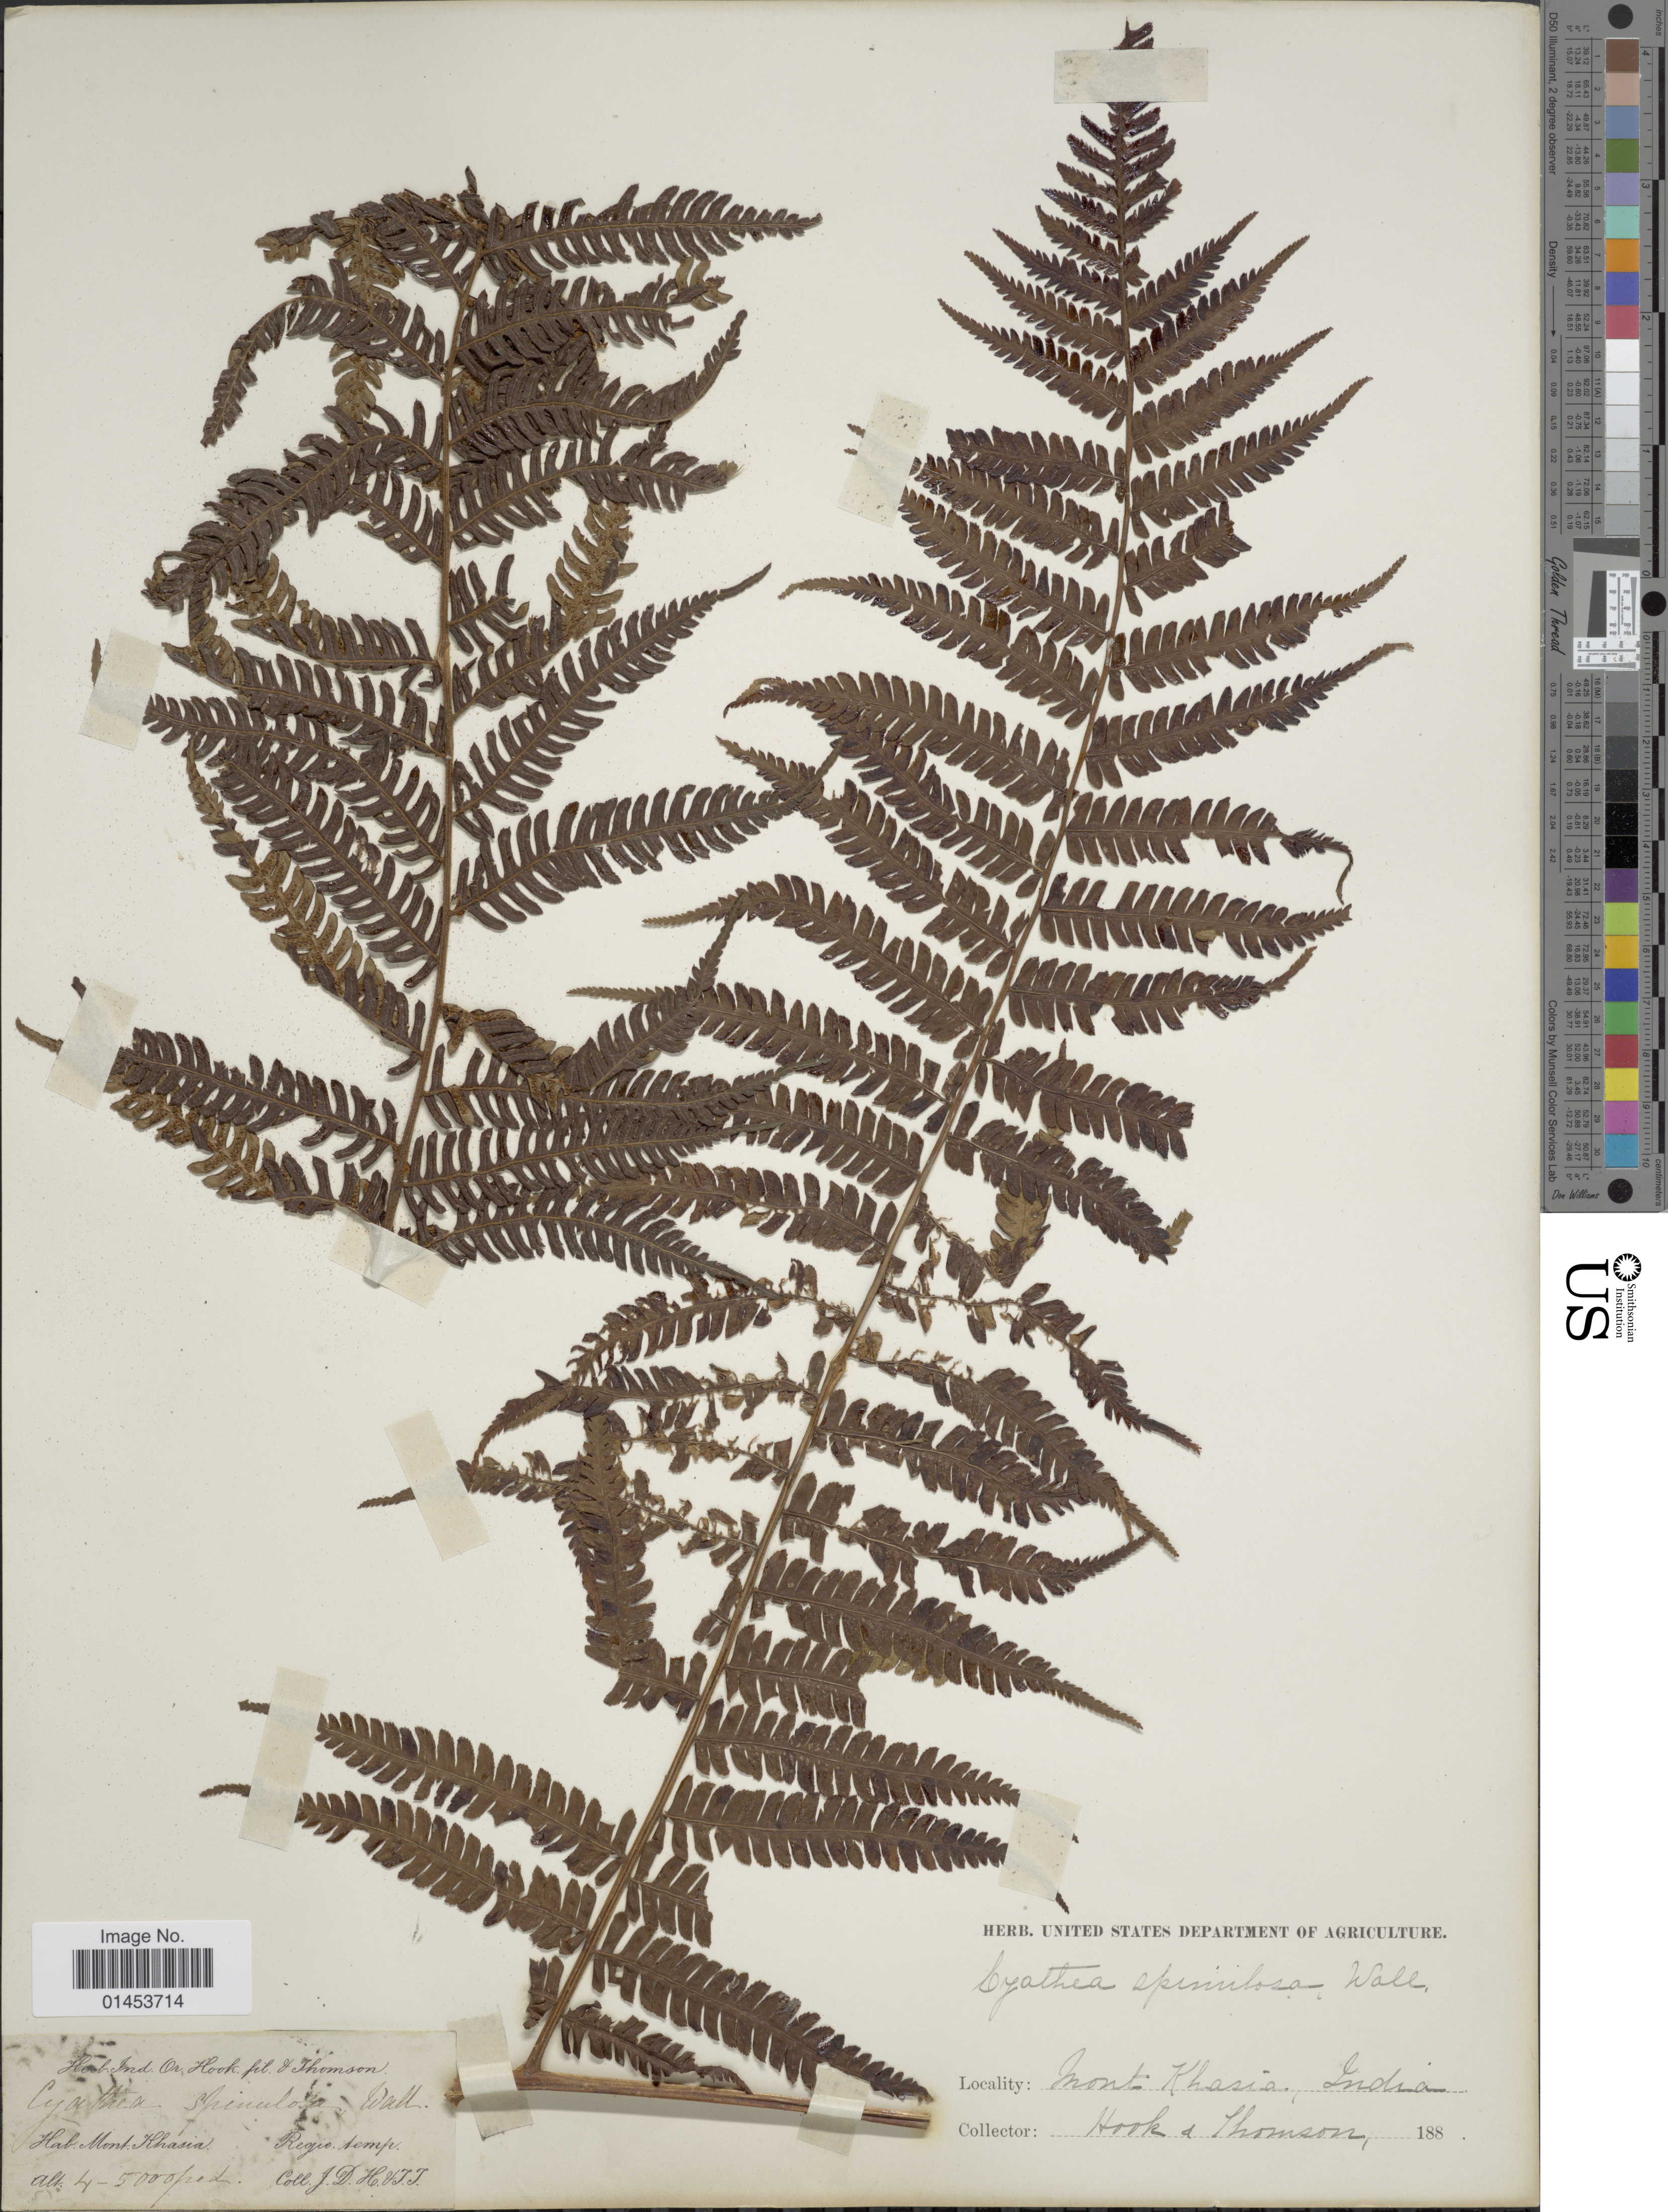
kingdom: Plantae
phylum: Tracheophyta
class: Polypodiopsida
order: Cyatheales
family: Cyatheaceae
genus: Cyathea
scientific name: Cyathea spinulosa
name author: Wall. ex Hook.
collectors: J. D. Hooker & T. Thomson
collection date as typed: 188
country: India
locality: Hab. Mont. Khasia, India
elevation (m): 1219